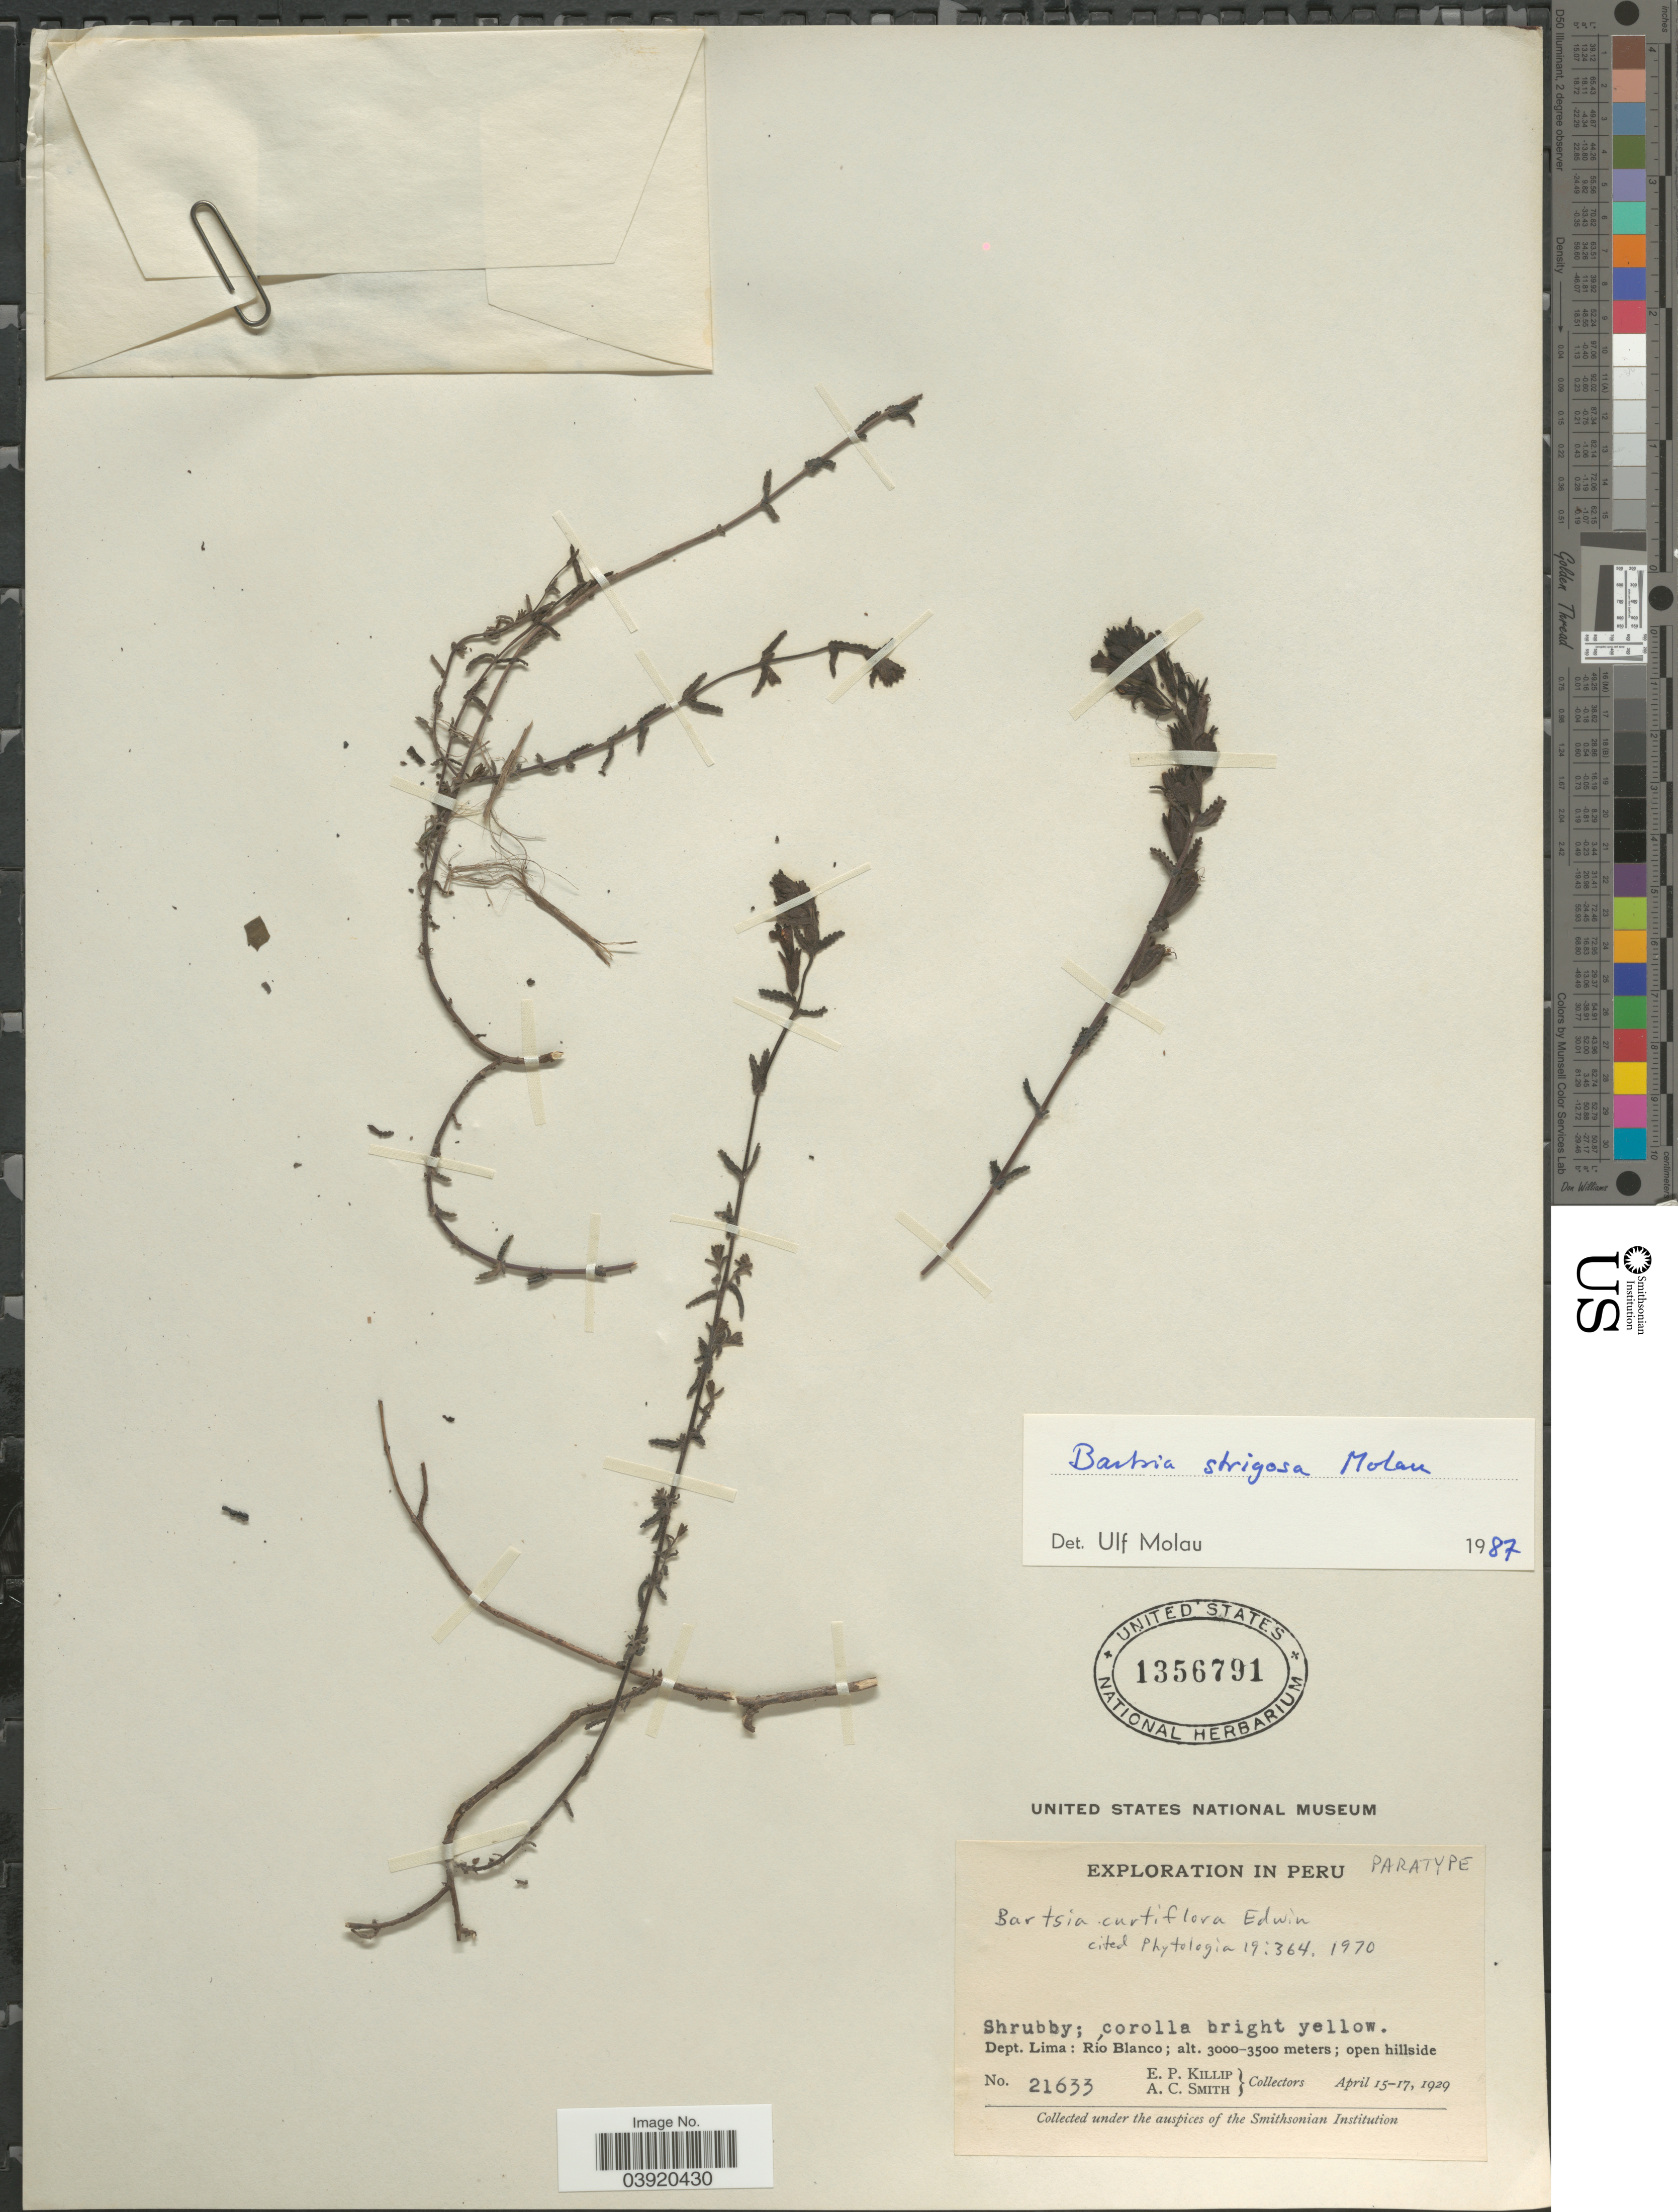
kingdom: Plantae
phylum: Tracheophyta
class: Magnoliopsida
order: Lamiales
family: Orobanchaceae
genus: Bartsia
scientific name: Bartsia strigosa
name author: Molau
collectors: E. P. Killip & A. C. Smith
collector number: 21633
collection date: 1929-04-15/1929-04-17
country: Peru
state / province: Lima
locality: Dept. Lima: Río Blanco.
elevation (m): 3000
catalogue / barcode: US 1356791